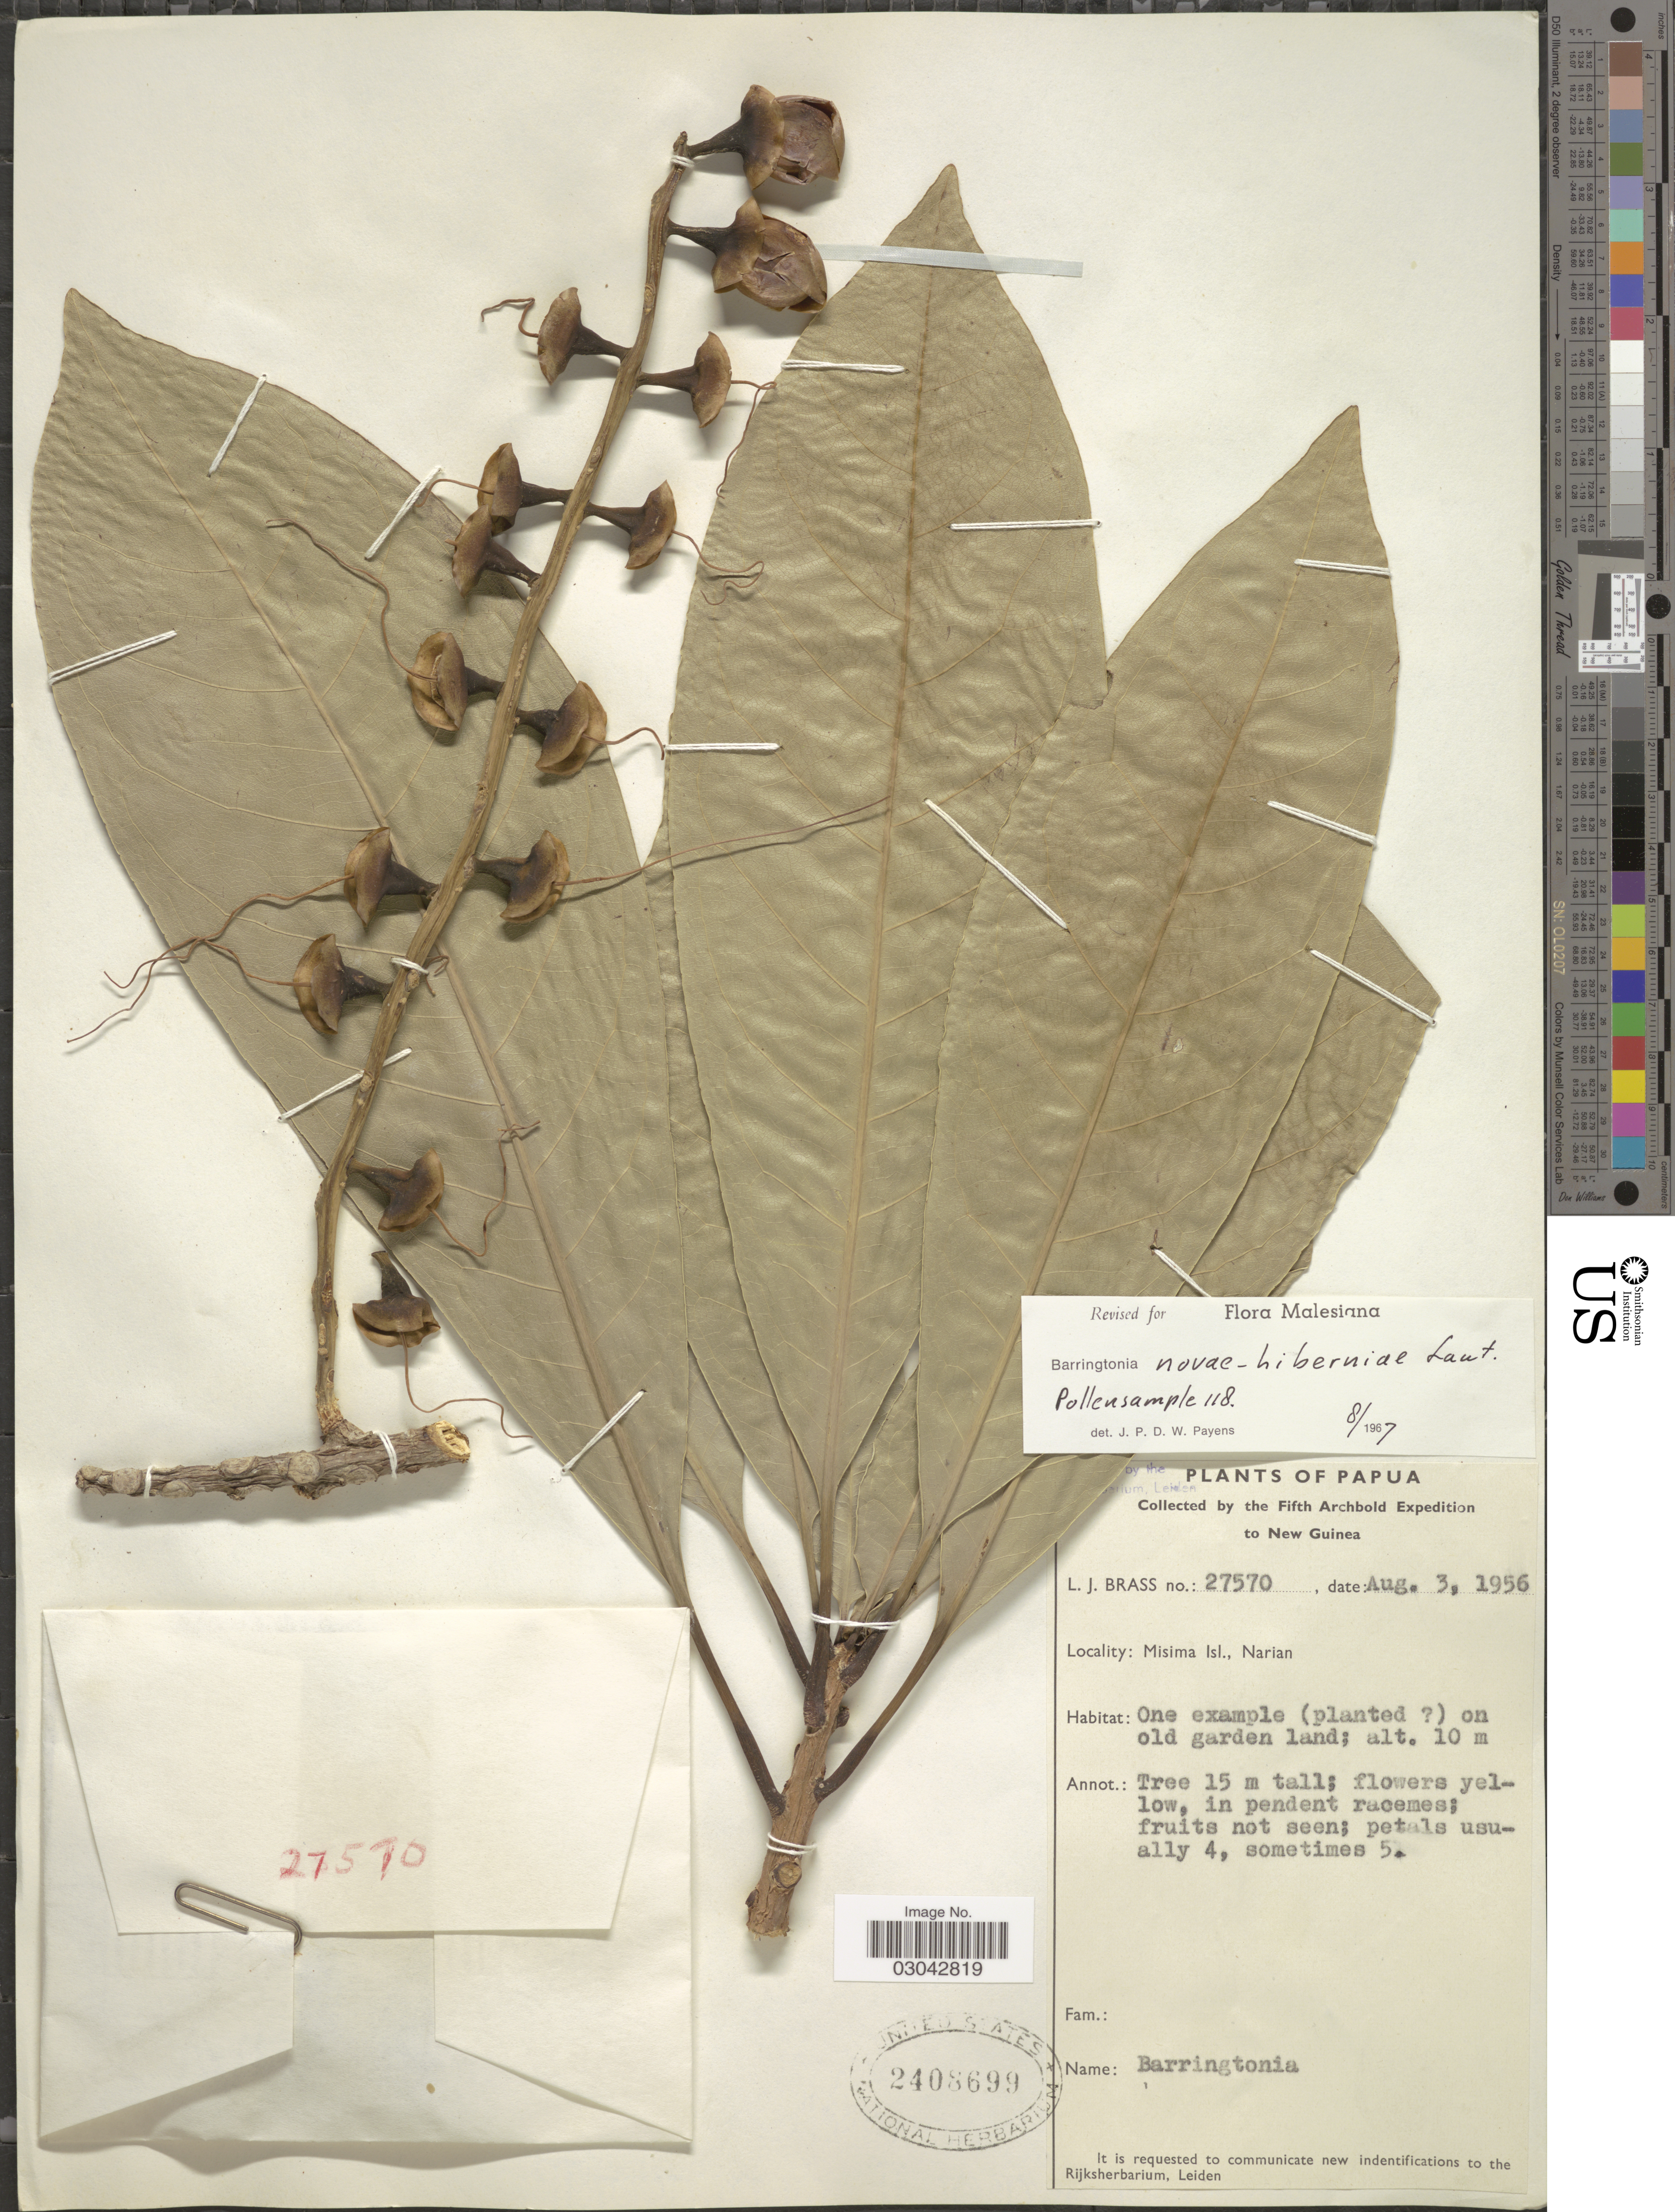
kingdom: Plantae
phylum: Tracheophyta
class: Magnoliopsida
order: Ericales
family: Lecythidaceae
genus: Barringtonia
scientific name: Barringtonia novae-hiberniae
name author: Lauterb.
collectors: L. J. Brass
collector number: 27570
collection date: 1956-08-03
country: Papua New Guinea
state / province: Milne Bay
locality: Papua. New Guinea. Misima Isl., Narain.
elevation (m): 10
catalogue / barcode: US 2408699